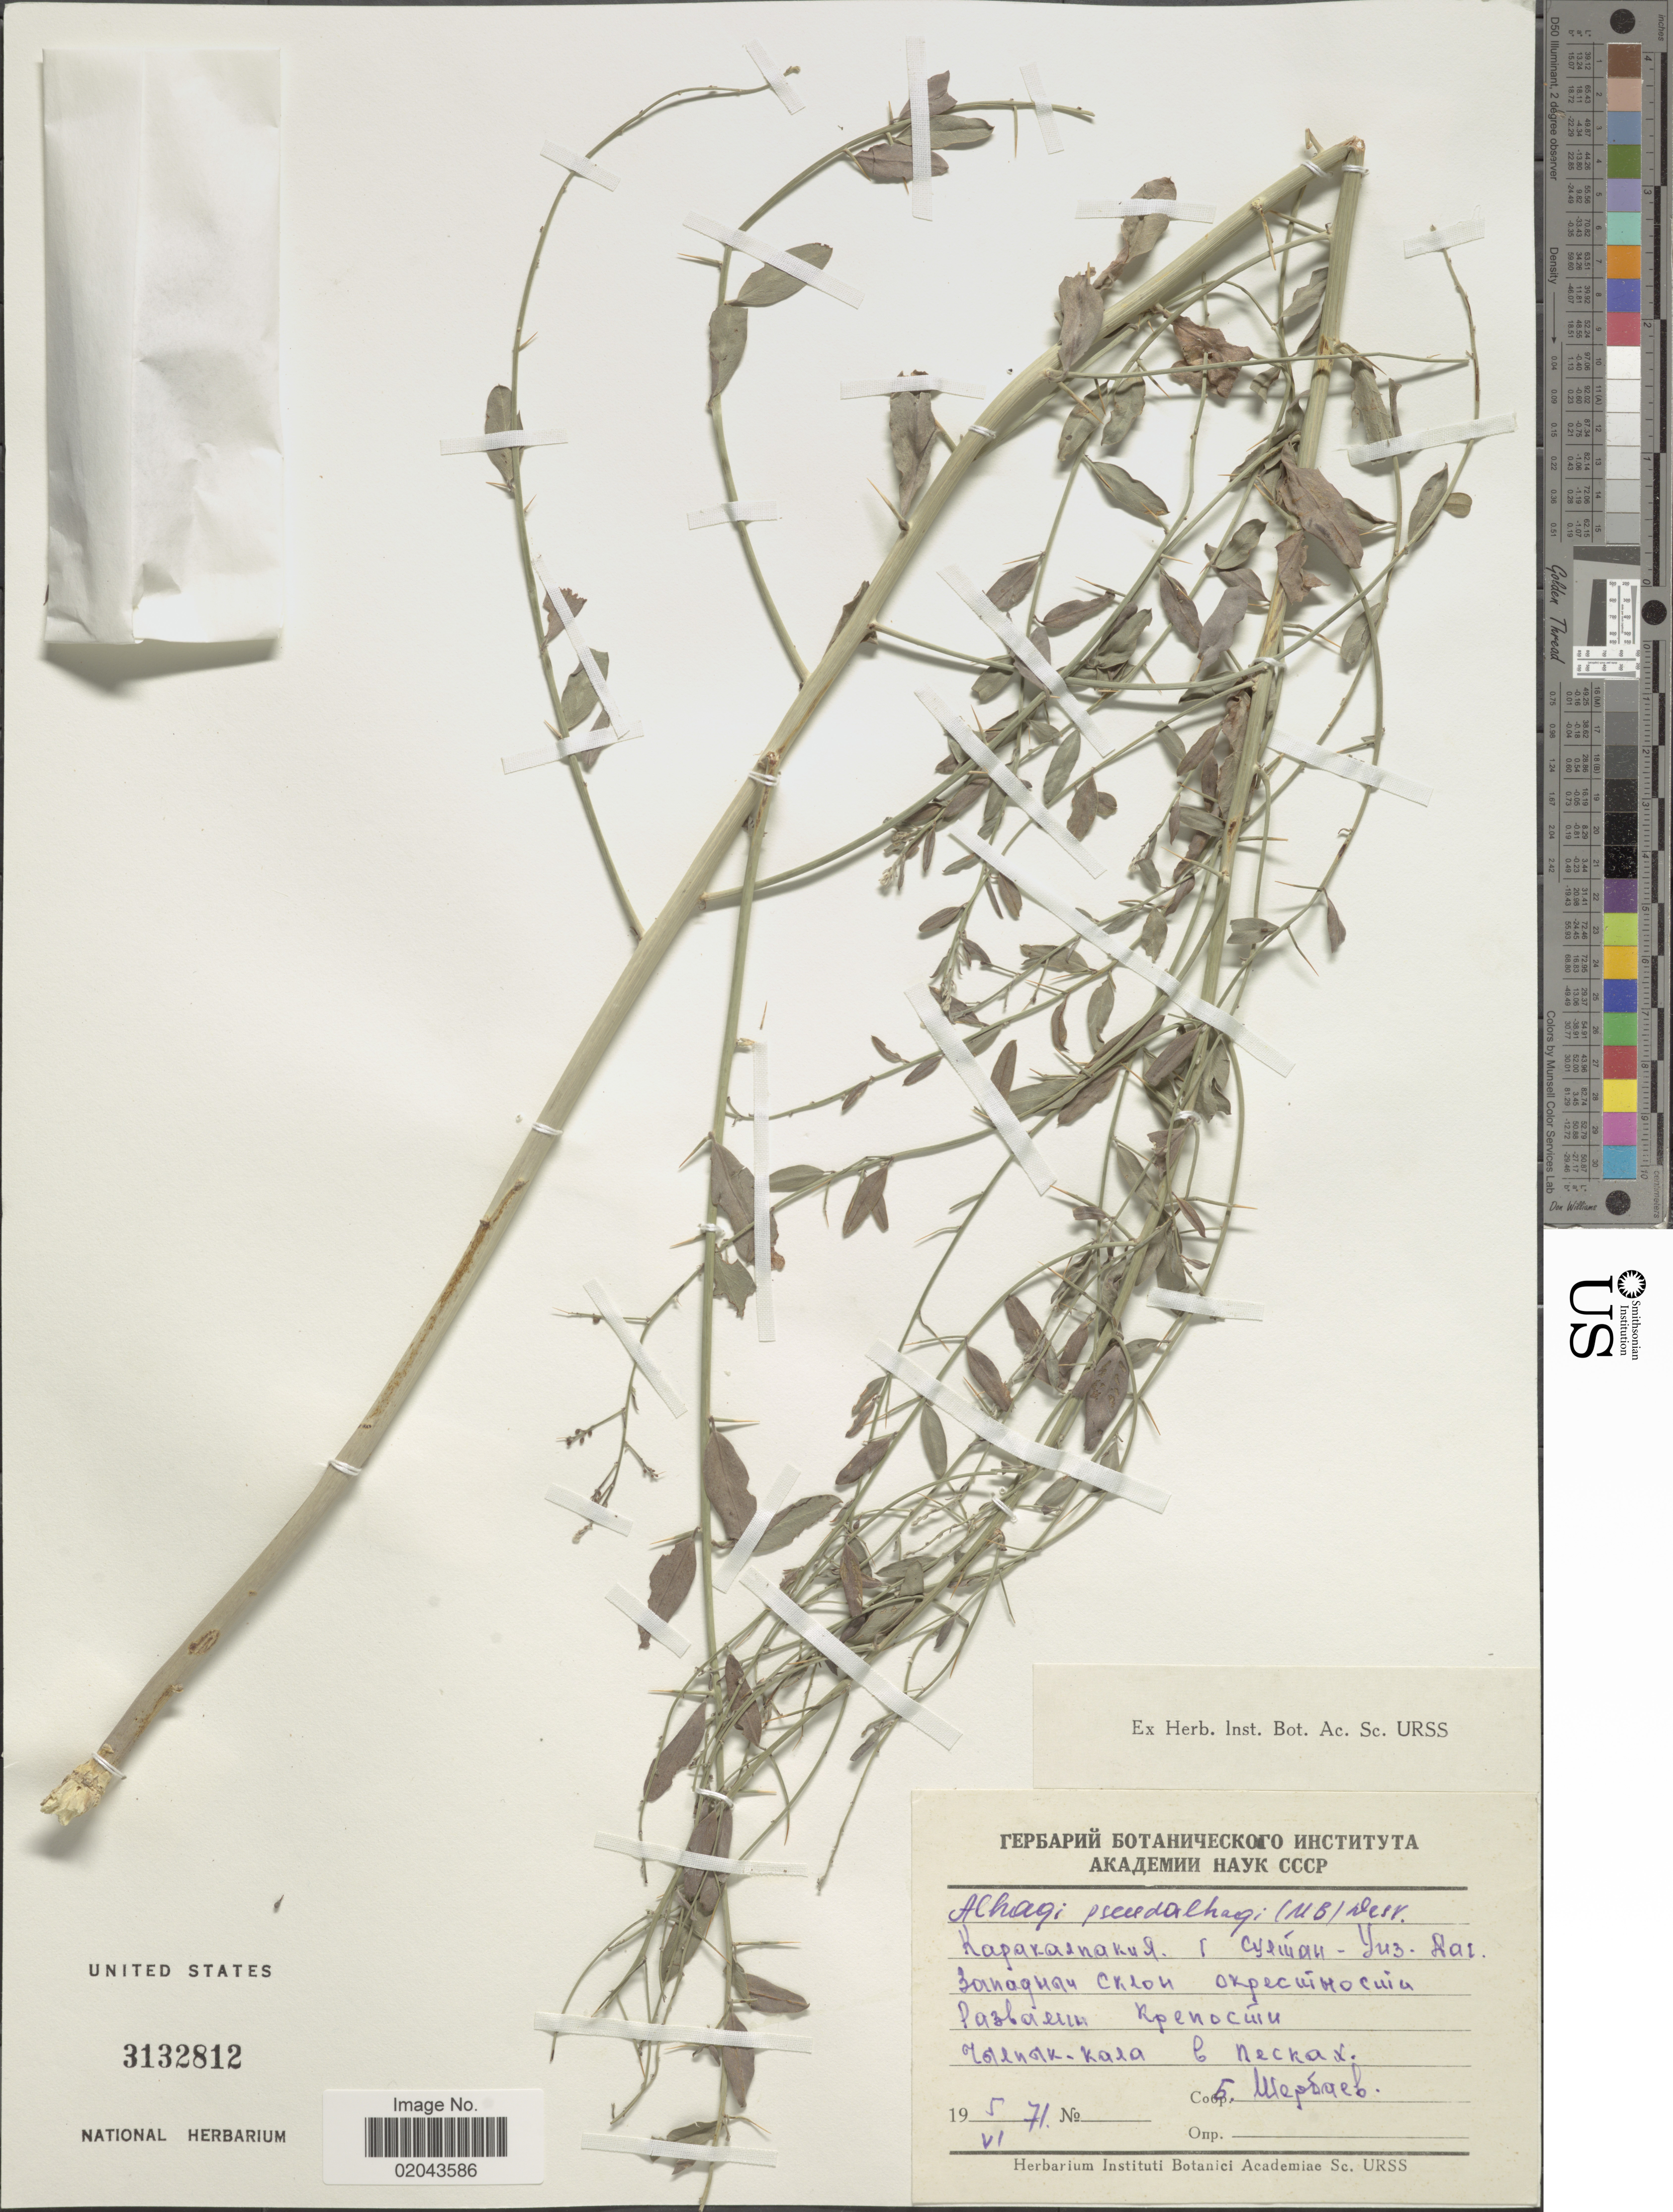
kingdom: Plantae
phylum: Tracheophyta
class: Magnoliopsida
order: Fabales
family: Fabaceae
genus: Alhagi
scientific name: Alhagi pseudalhagi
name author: (M. Bieb.) Desv. ex Wangerin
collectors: B. Sherbaev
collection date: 1971-06-05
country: Uzbekistan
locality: Sultan-Uiz- Dag Mountain, Karakalpakstan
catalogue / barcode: US 3132812